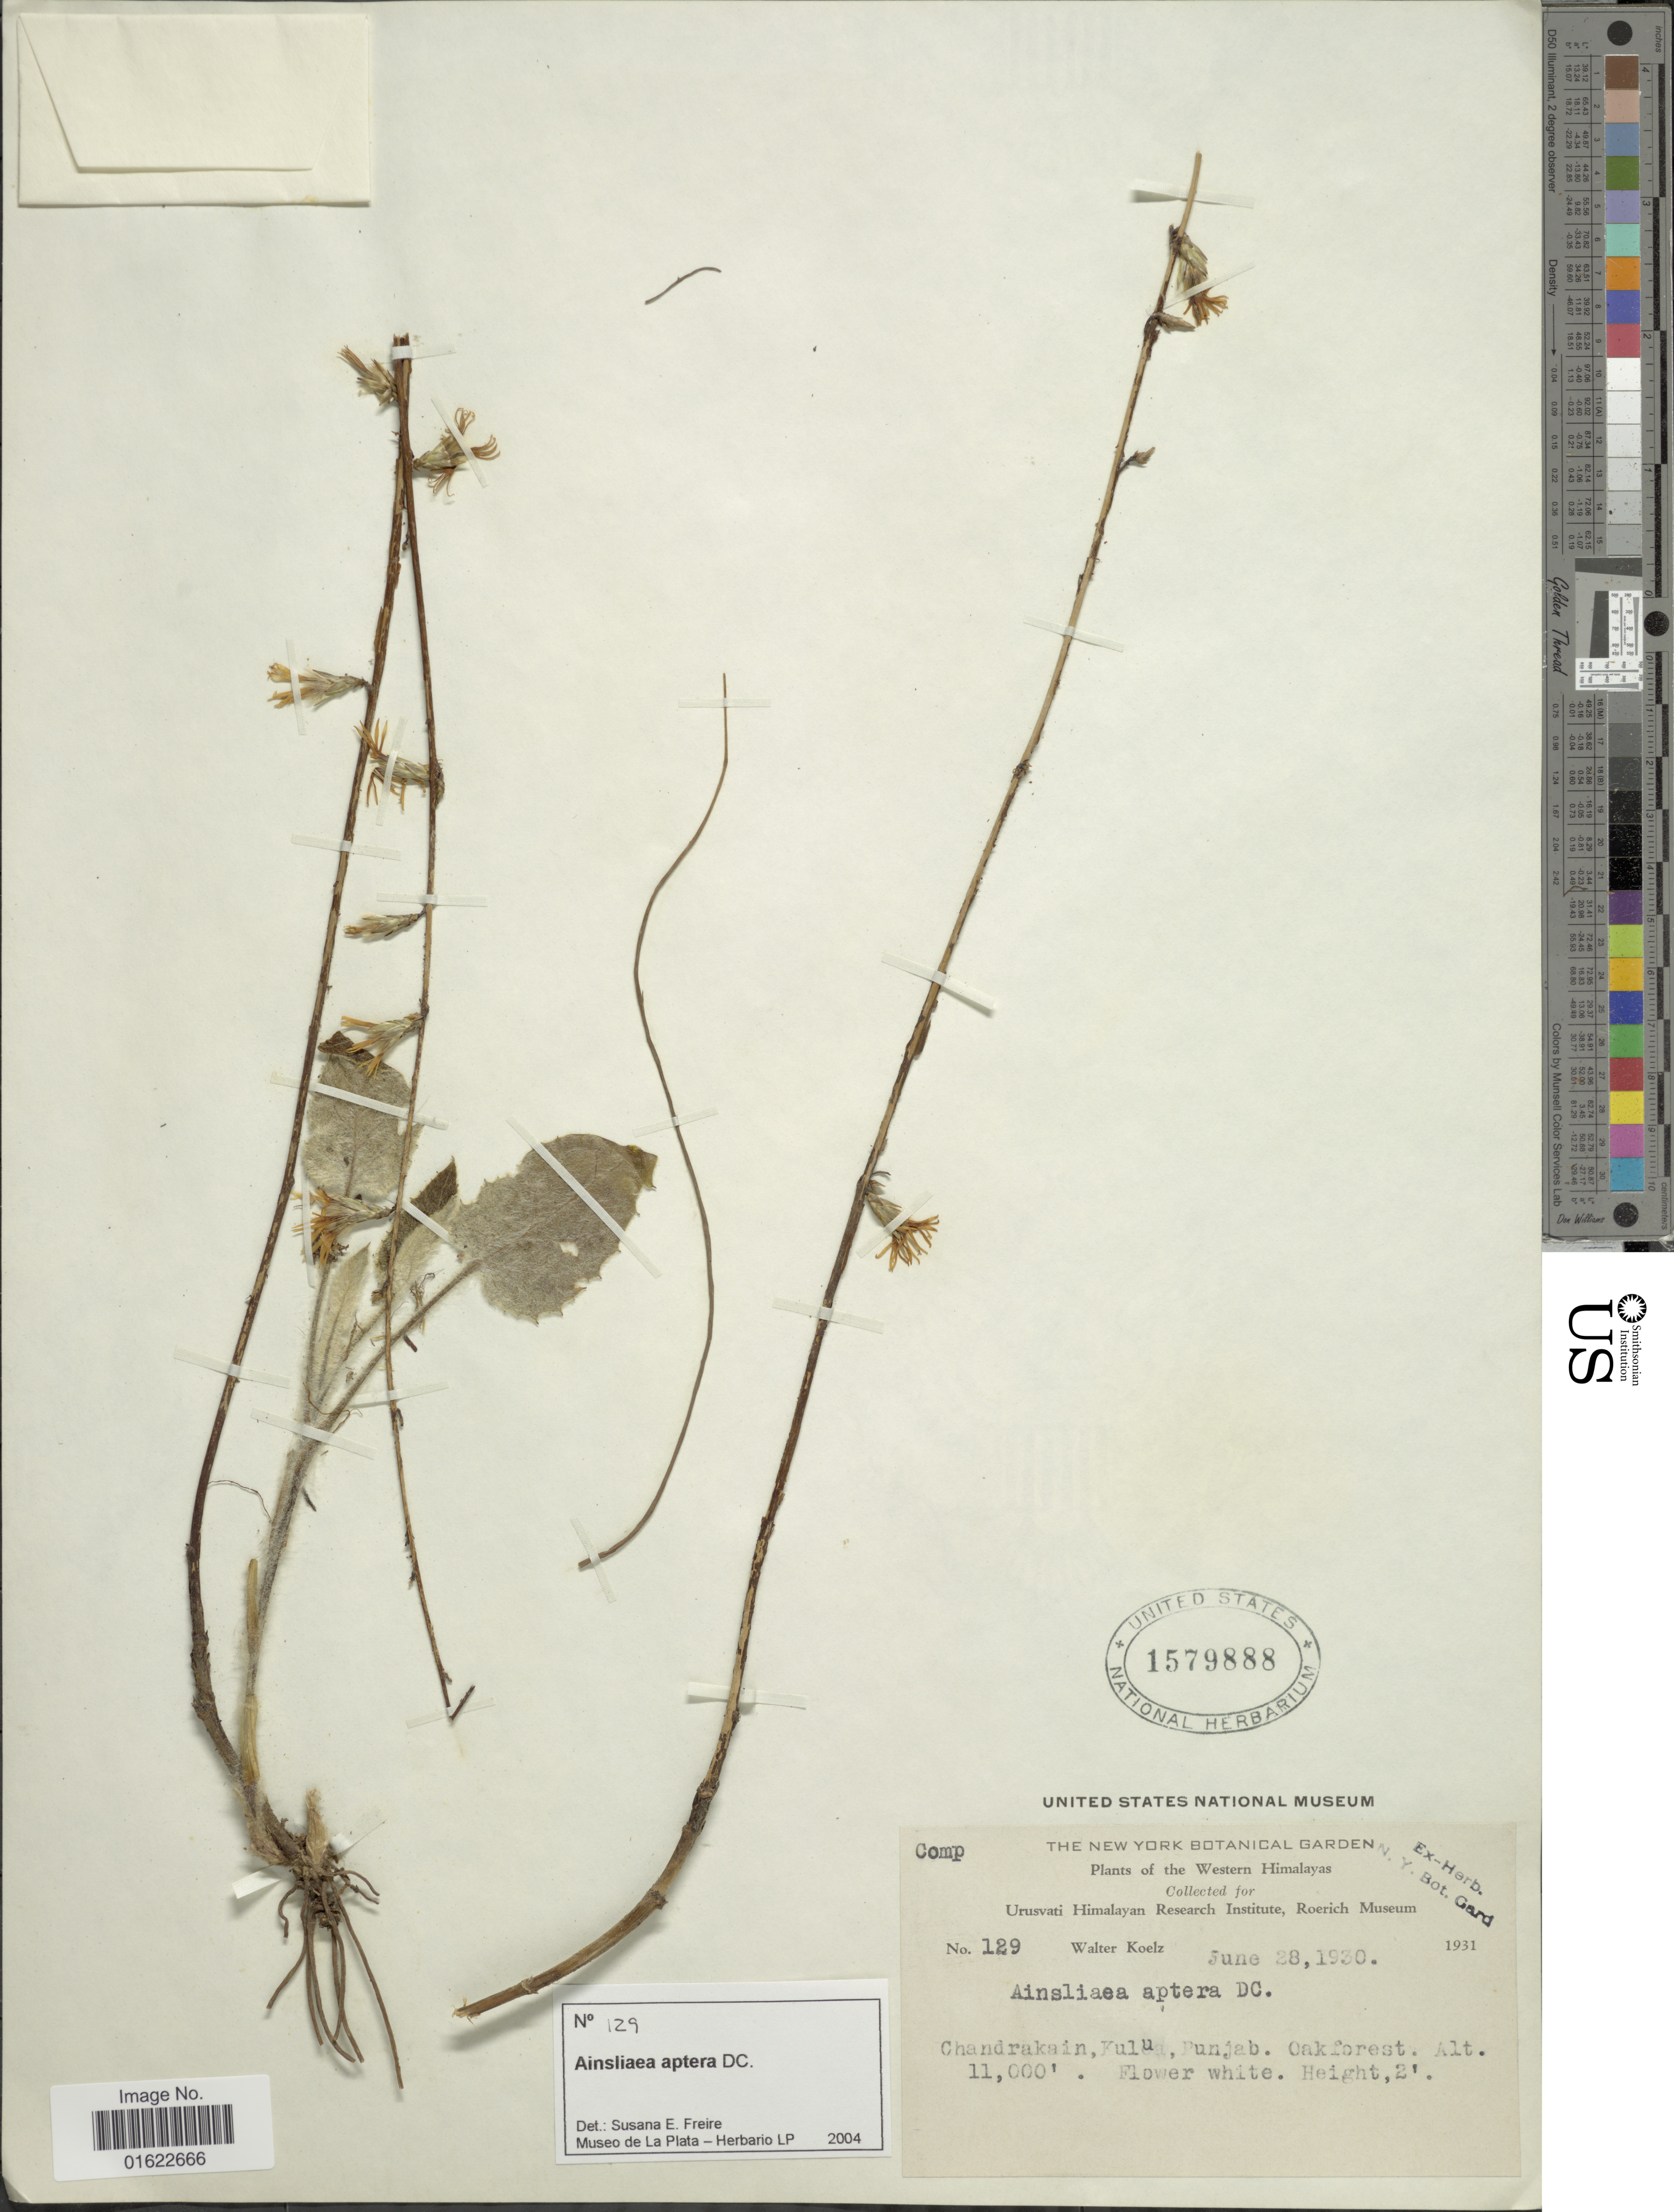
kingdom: Plantae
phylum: Tracheophyta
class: Magnoliopsida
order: Asterales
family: Asteraceae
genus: Ainsliaea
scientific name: Ainsliaea aptera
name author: DC.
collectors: W. N. Koelz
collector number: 129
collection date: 1930-06-28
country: India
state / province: Punjab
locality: Western Himalaya, Chandrakain, Kulu, Punjab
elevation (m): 3353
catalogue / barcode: US 1579888